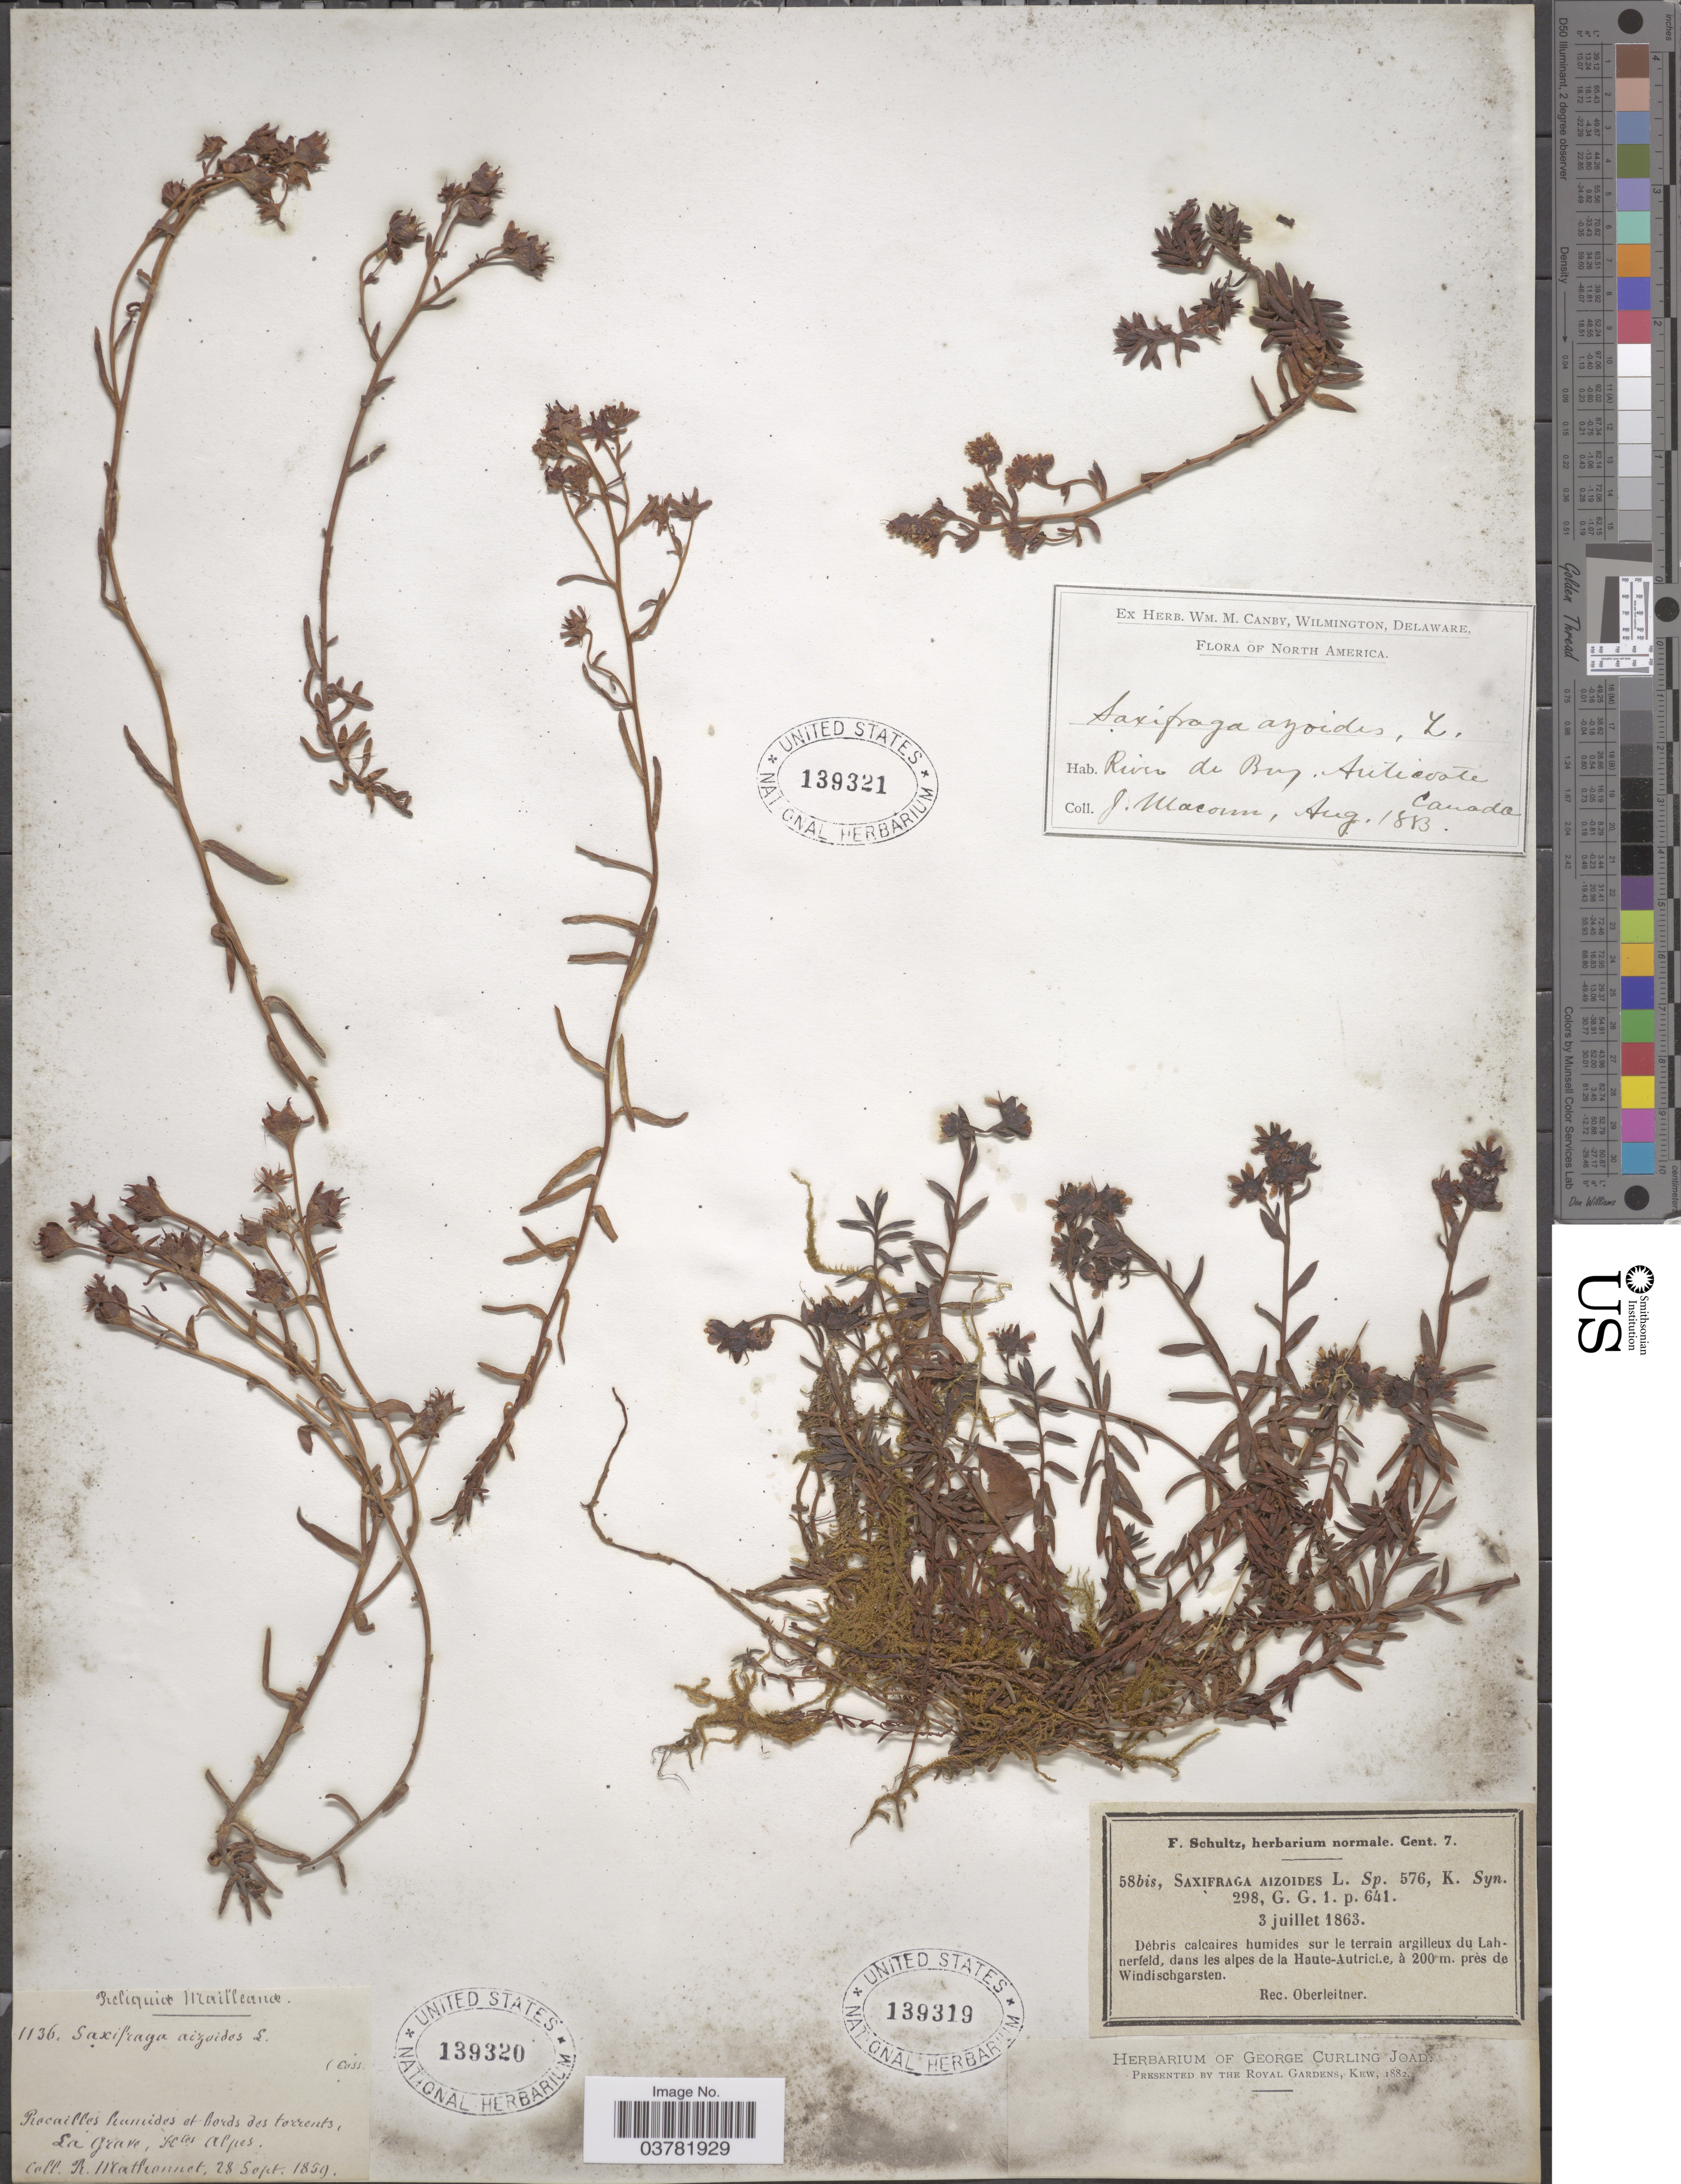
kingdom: Plantae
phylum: Tracheophyta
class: Magnoliopsida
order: Saxifragales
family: Saxifragaceae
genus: Saxifraga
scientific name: Saxifraga aizoides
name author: L.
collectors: F. Schultz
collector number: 58bis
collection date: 1863-07-03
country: Austria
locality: Débris calcaires humides sur le terrain argilleux du Lahnerfeld, dans les alpes de la Haute-Autriche.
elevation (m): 200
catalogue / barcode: US 139319